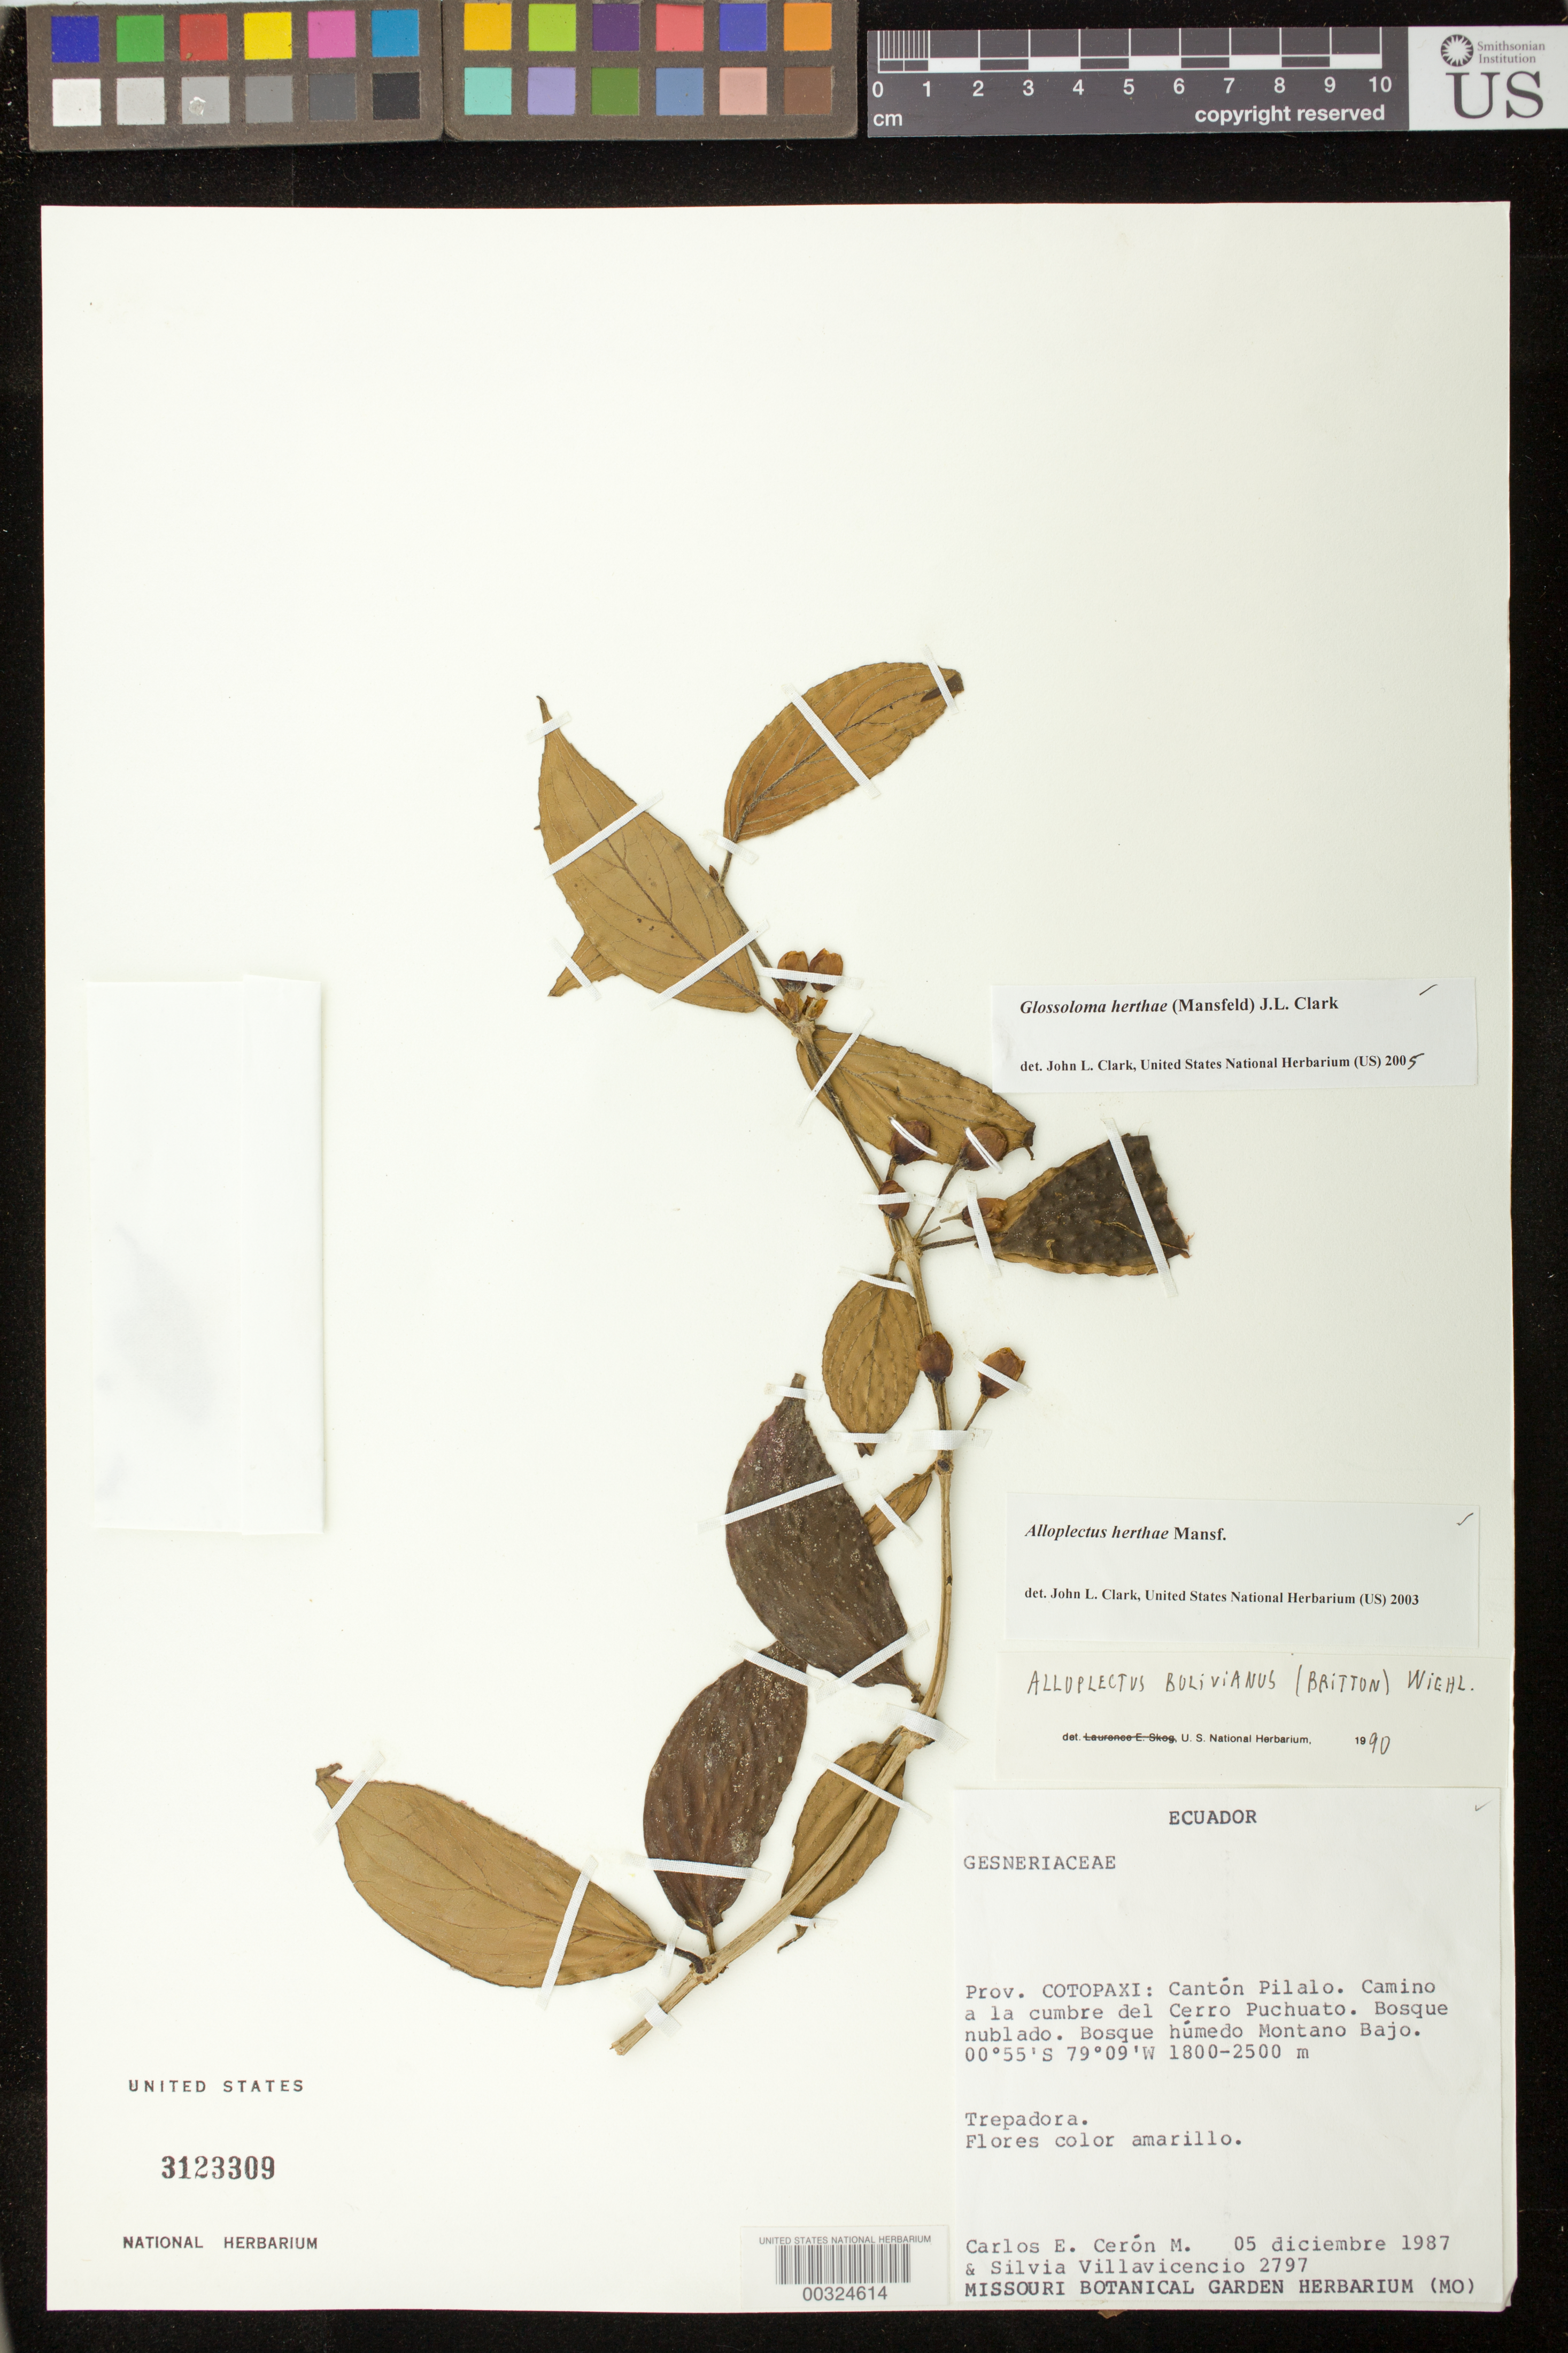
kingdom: Plantae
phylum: Tracheophyta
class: Magnoliopsida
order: Lamiales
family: Gesneriaceae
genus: Glossoloma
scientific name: Glossoloma herthae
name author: (Mansf.) J.L. Clark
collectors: C. E. Cerón M. & S. Villavicencio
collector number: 2797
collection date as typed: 05 Dec 1987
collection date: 1987-12-05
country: Ecuador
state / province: Cotopaxi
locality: Canton Pilalo, road to summit of Cerro Puchuato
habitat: Bosque nublado. Bosque humedo Montano Bajo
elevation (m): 1800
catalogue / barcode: US 3123309